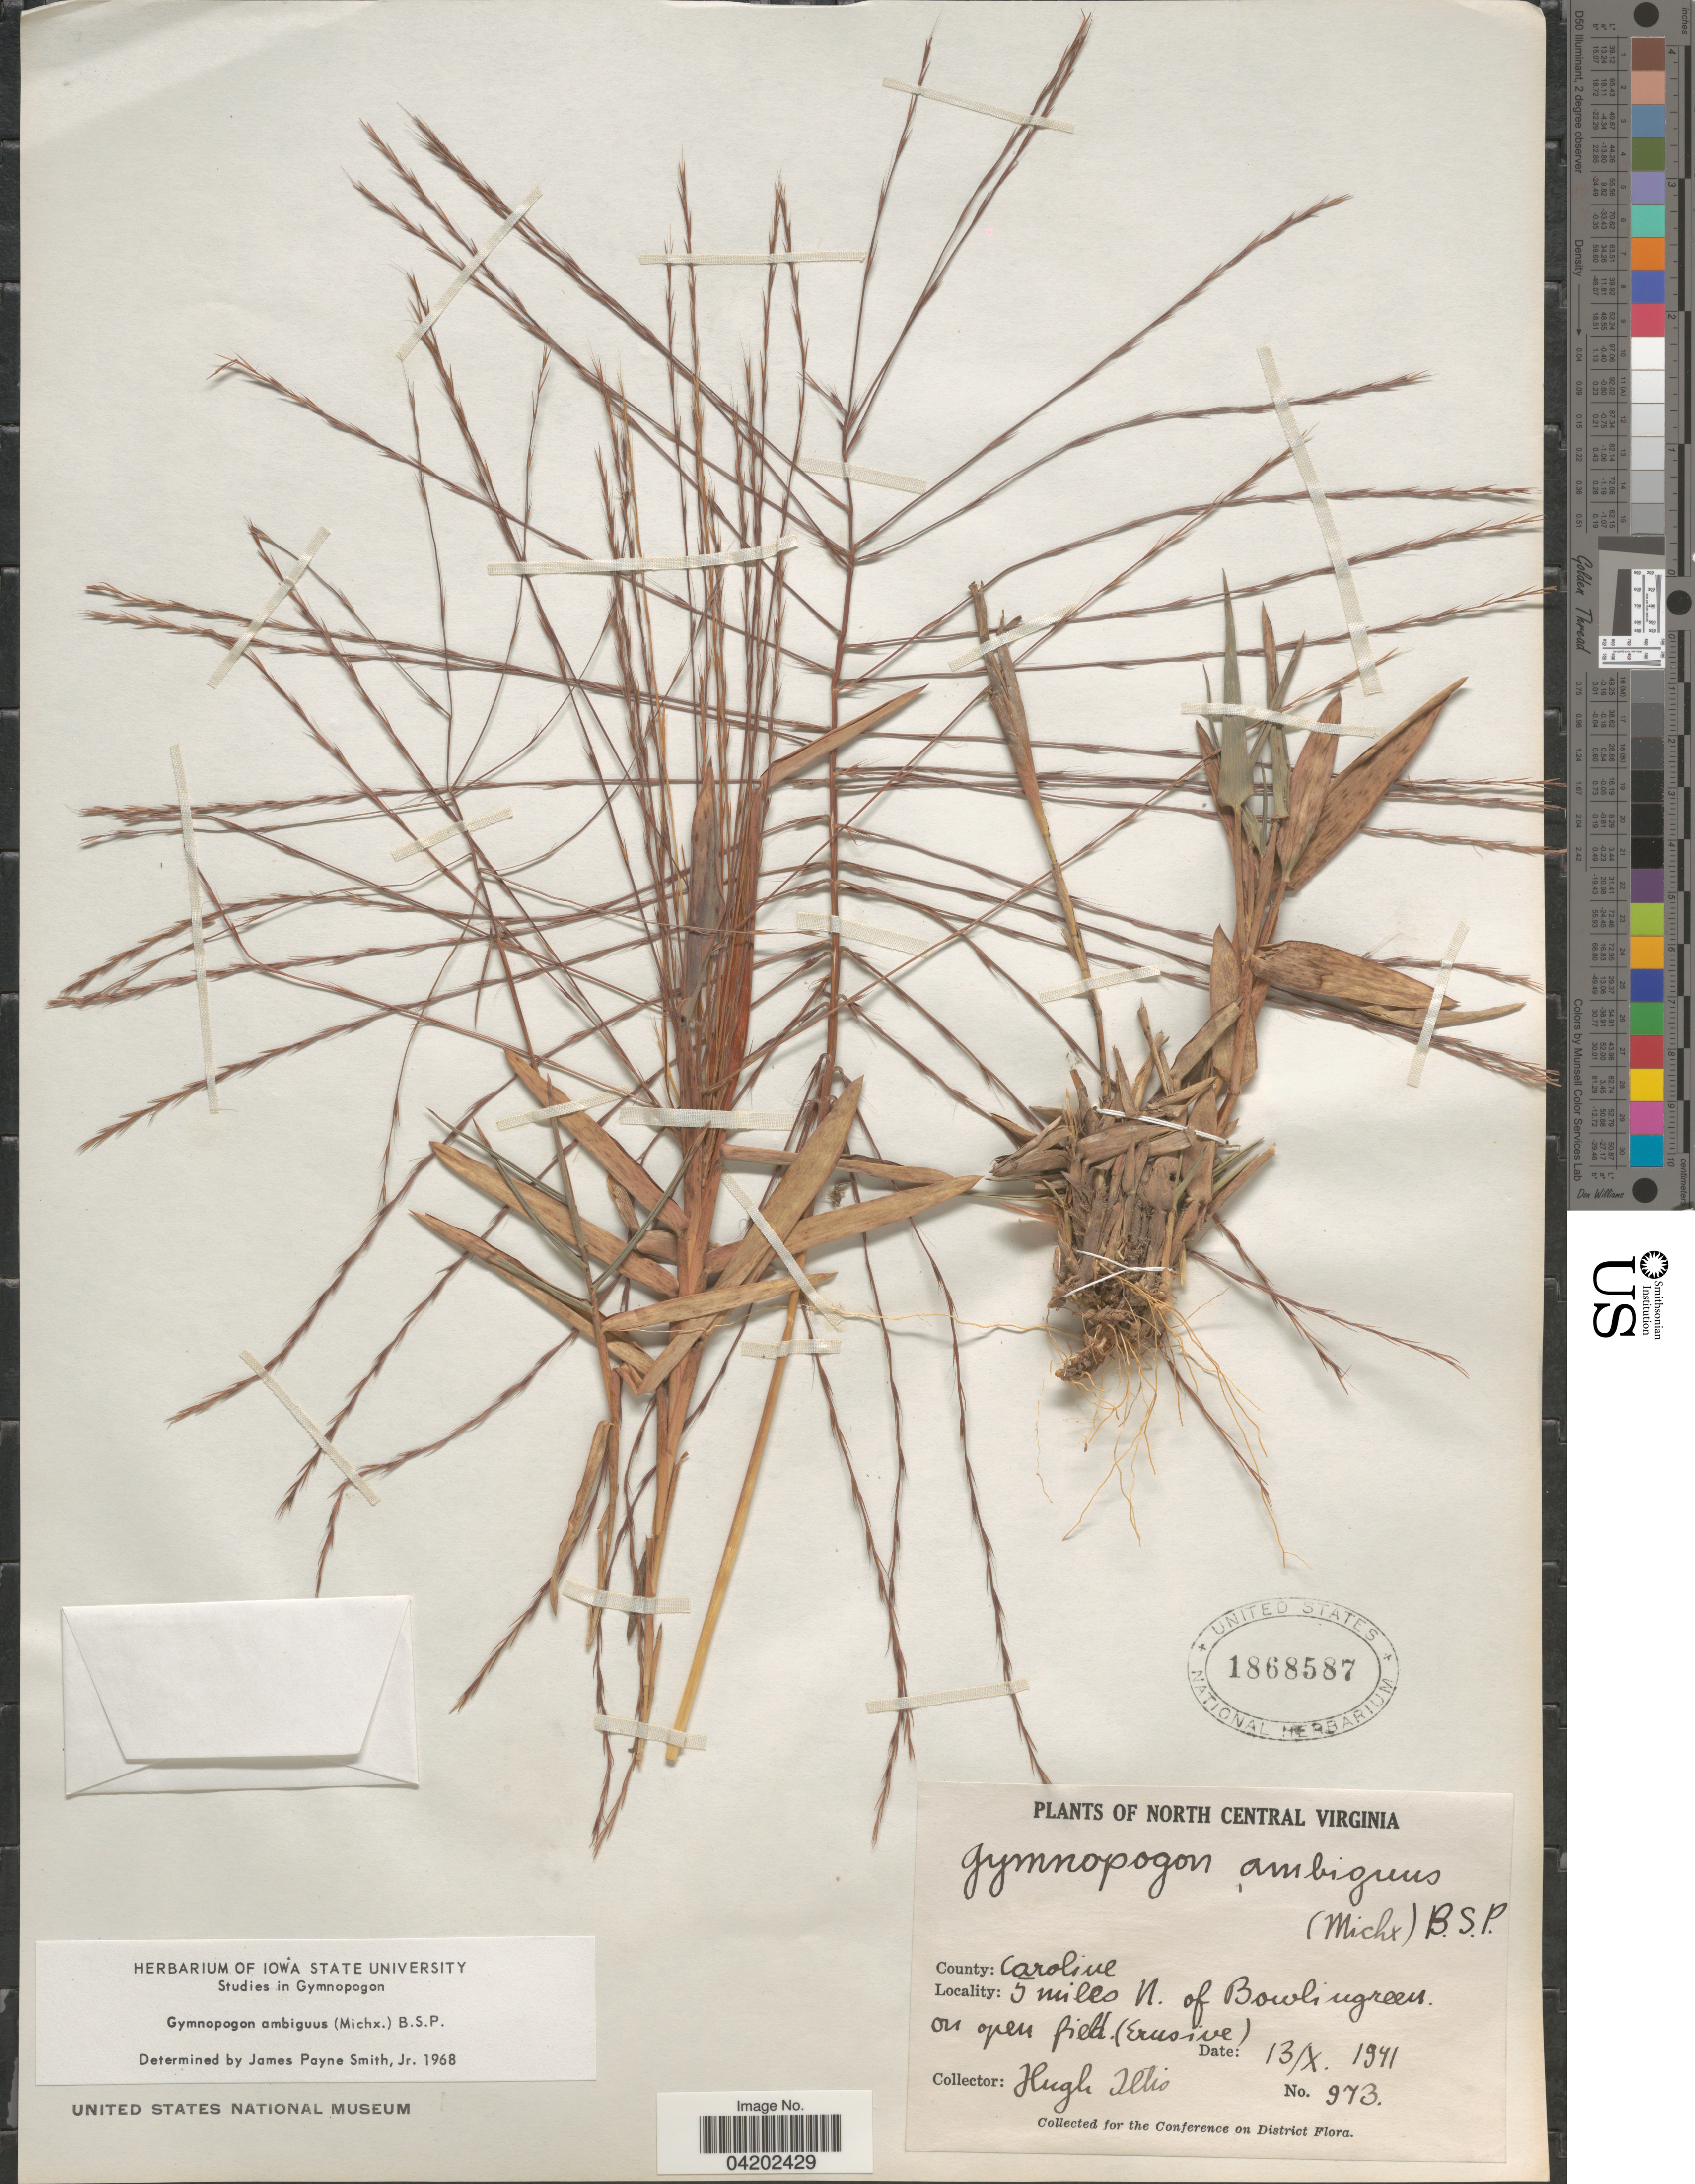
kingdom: Plantae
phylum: Tracheophyta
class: Liliopsida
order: Poales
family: Poaceae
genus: Gymnopogon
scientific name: Gymnopogon ambiguus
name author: (Michx.) Britton, Stearns & Poggenb.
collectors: H. H. Iltis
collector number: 973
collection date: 1941-10-13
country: United States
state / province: Virginia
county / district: Caroline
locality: North Central Virginia. County: Caroline. 5 miles N. of Bowlingreen.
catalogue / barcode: US 1868587